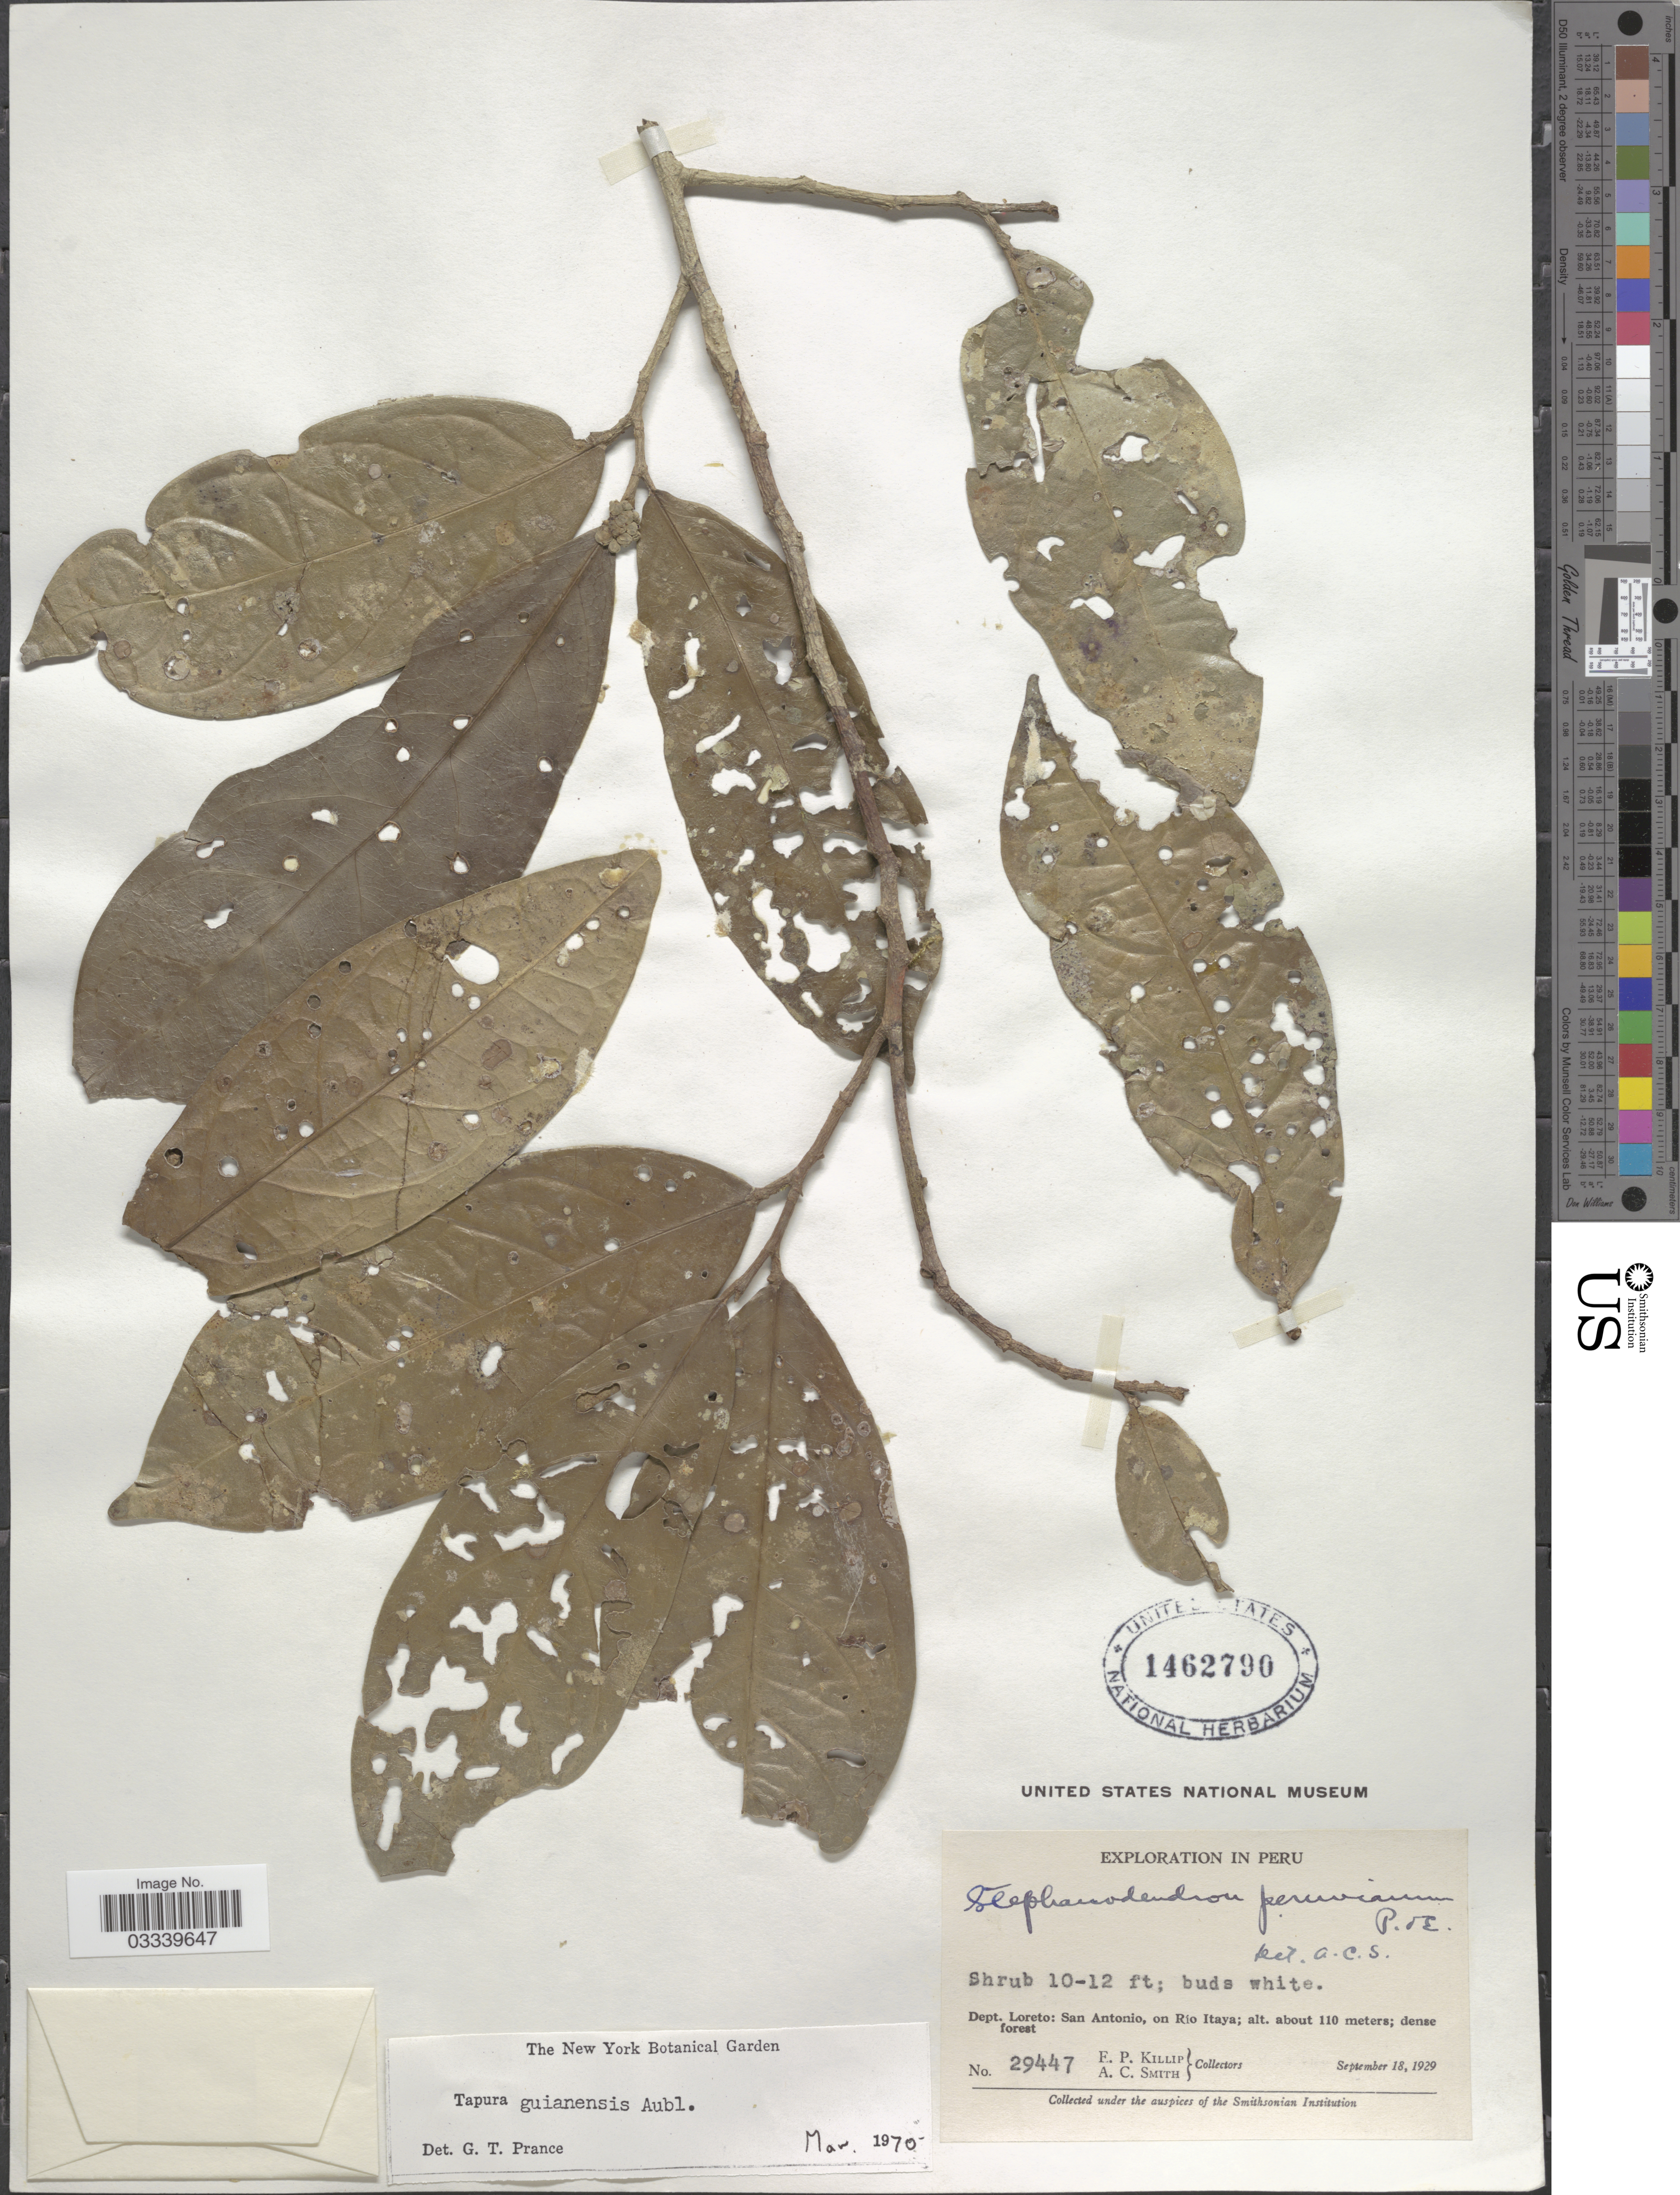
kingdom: Plantae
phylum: Tracheophyta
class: Magnoliopsida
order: Malpighiales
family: Dichapetalaceae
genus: Tapura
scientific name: Tapura guianensis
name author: Aubl.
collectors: E. P. Killip & A. C. Smith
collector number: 29447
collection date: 1929-09-18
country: Peru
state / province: Loreto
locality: Dept. Loreto: San Antonio, on Rio Itaya.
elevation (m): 110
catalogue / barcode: US 1462790